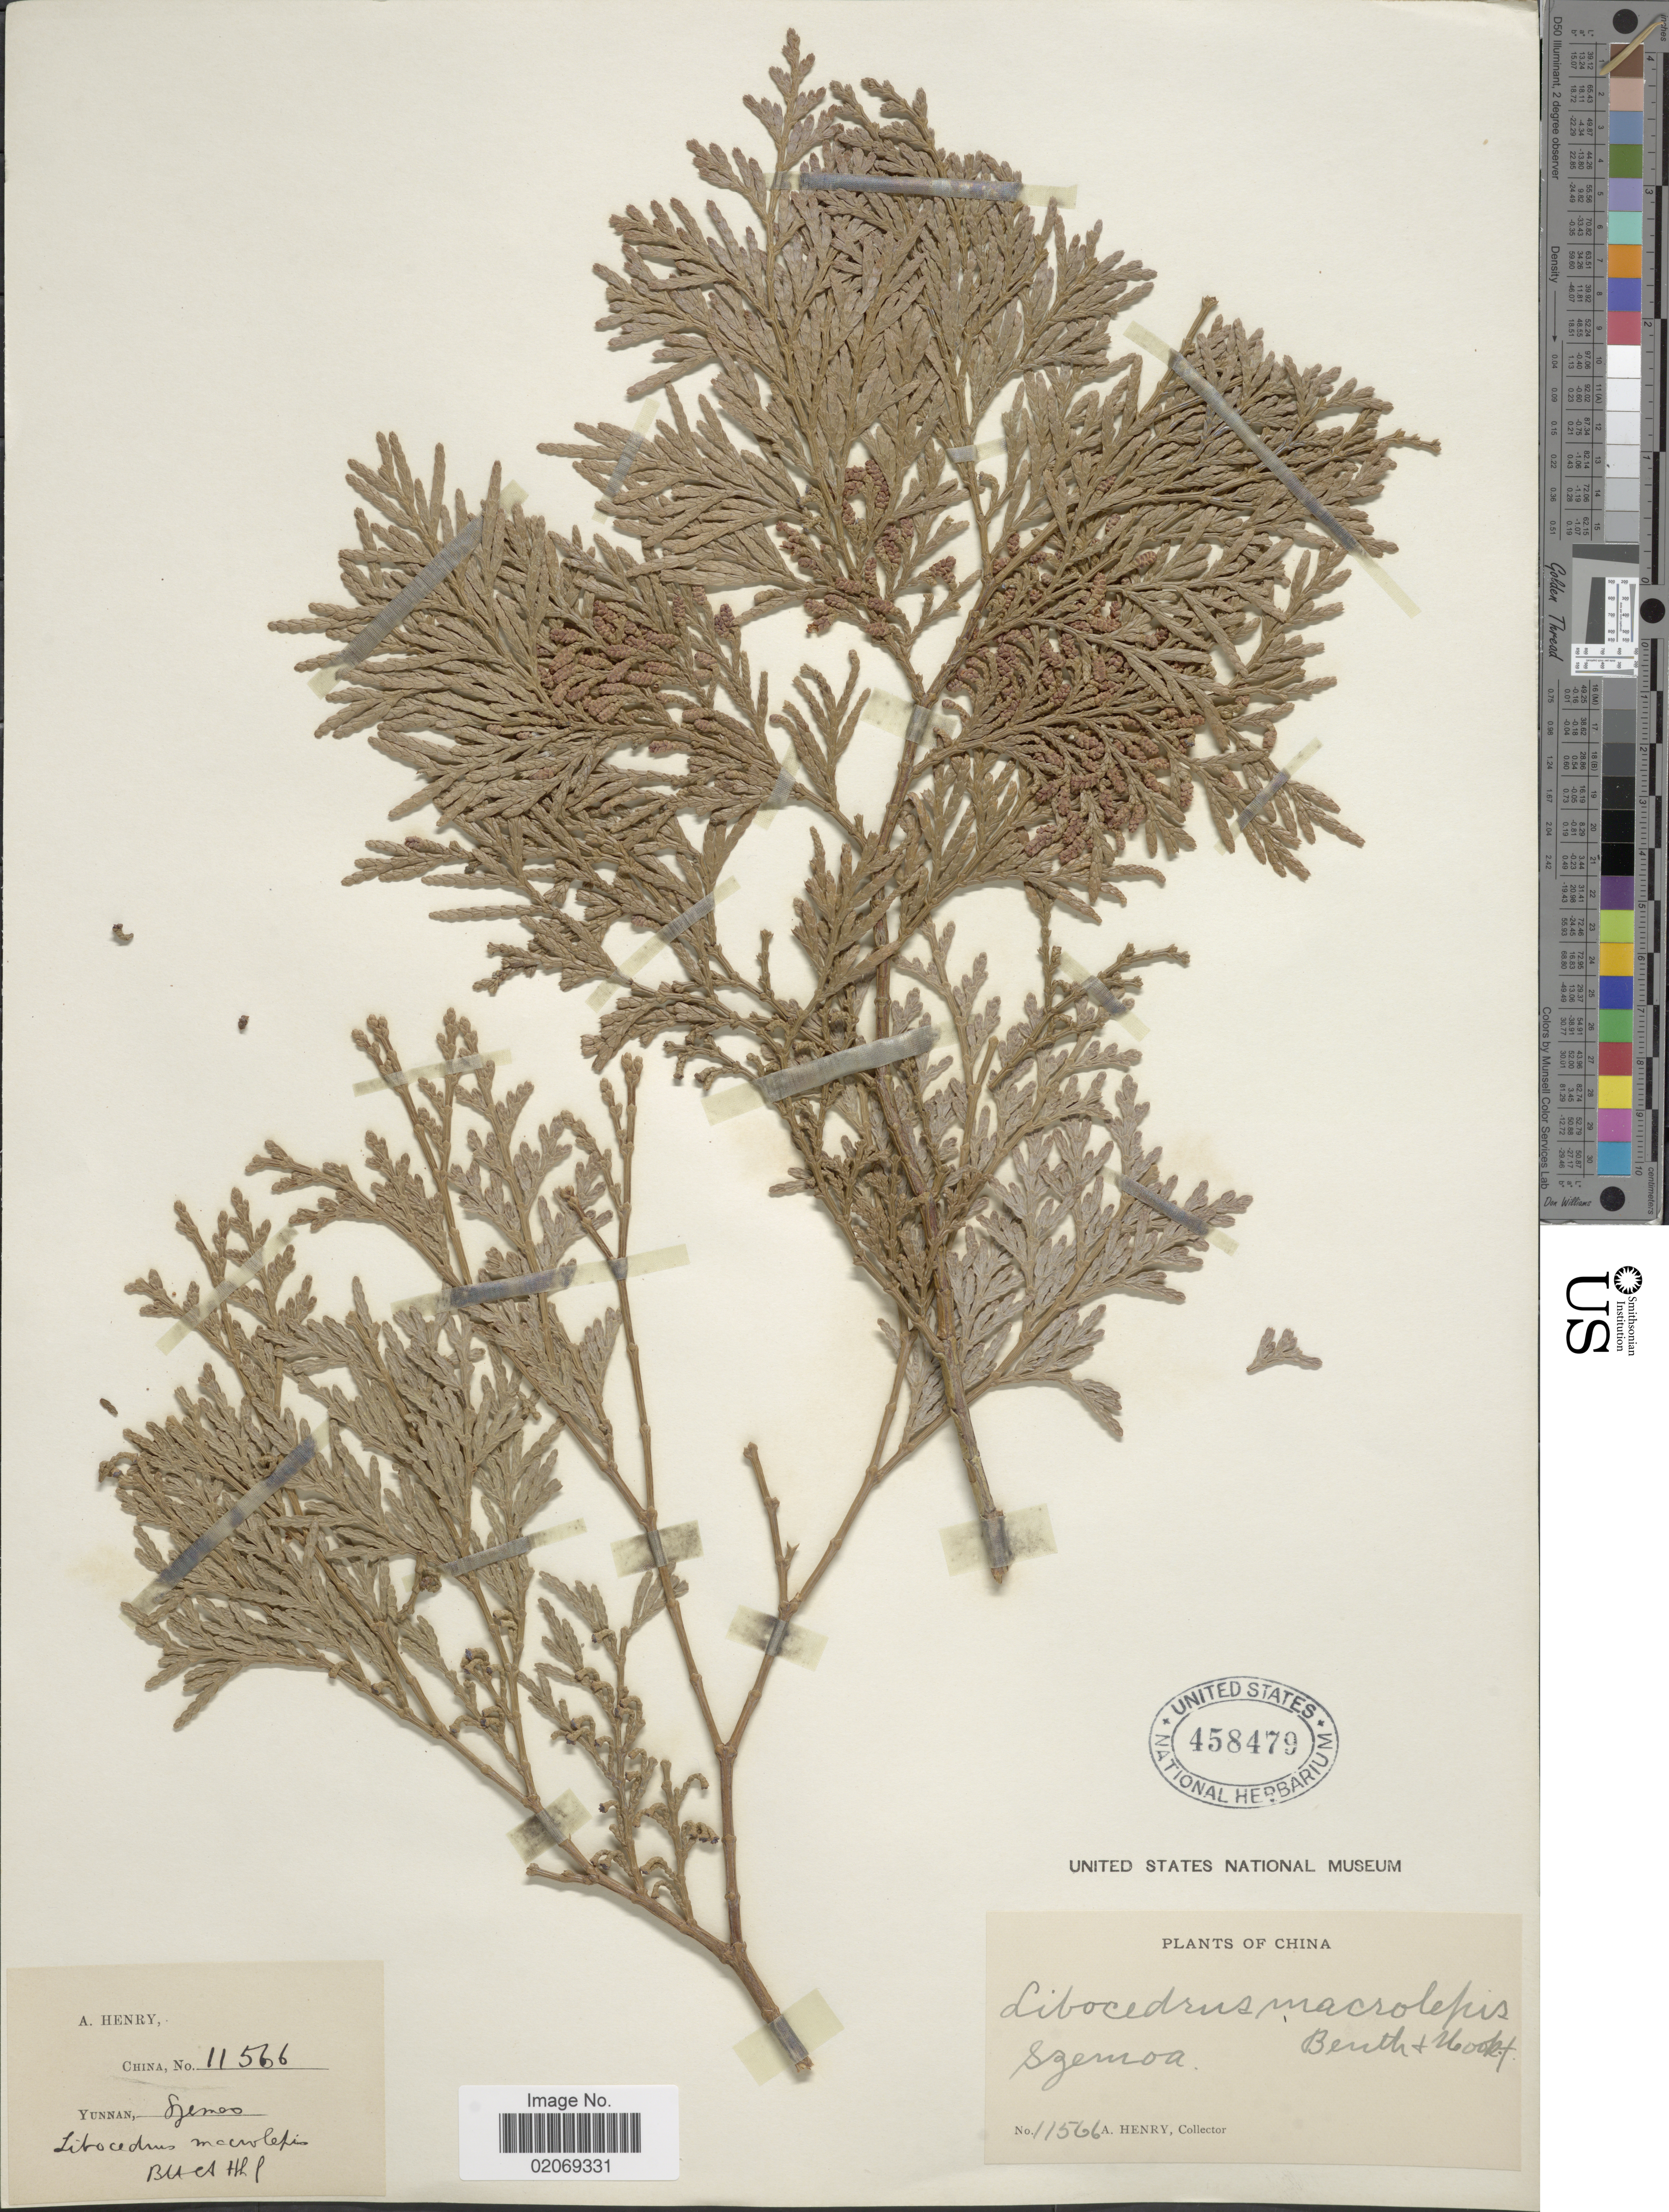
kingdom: Plantae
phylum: Tracheophyta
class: Pinopsida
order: Pinales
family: Cupressaceae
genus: Libocedrus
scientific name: Libocedrus macrolepsis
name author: (Kurz) Benth. & Hook. f.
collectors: A. Henry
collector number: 11566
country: China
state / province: Yunnan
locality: Zemoa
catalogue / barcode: US 458479